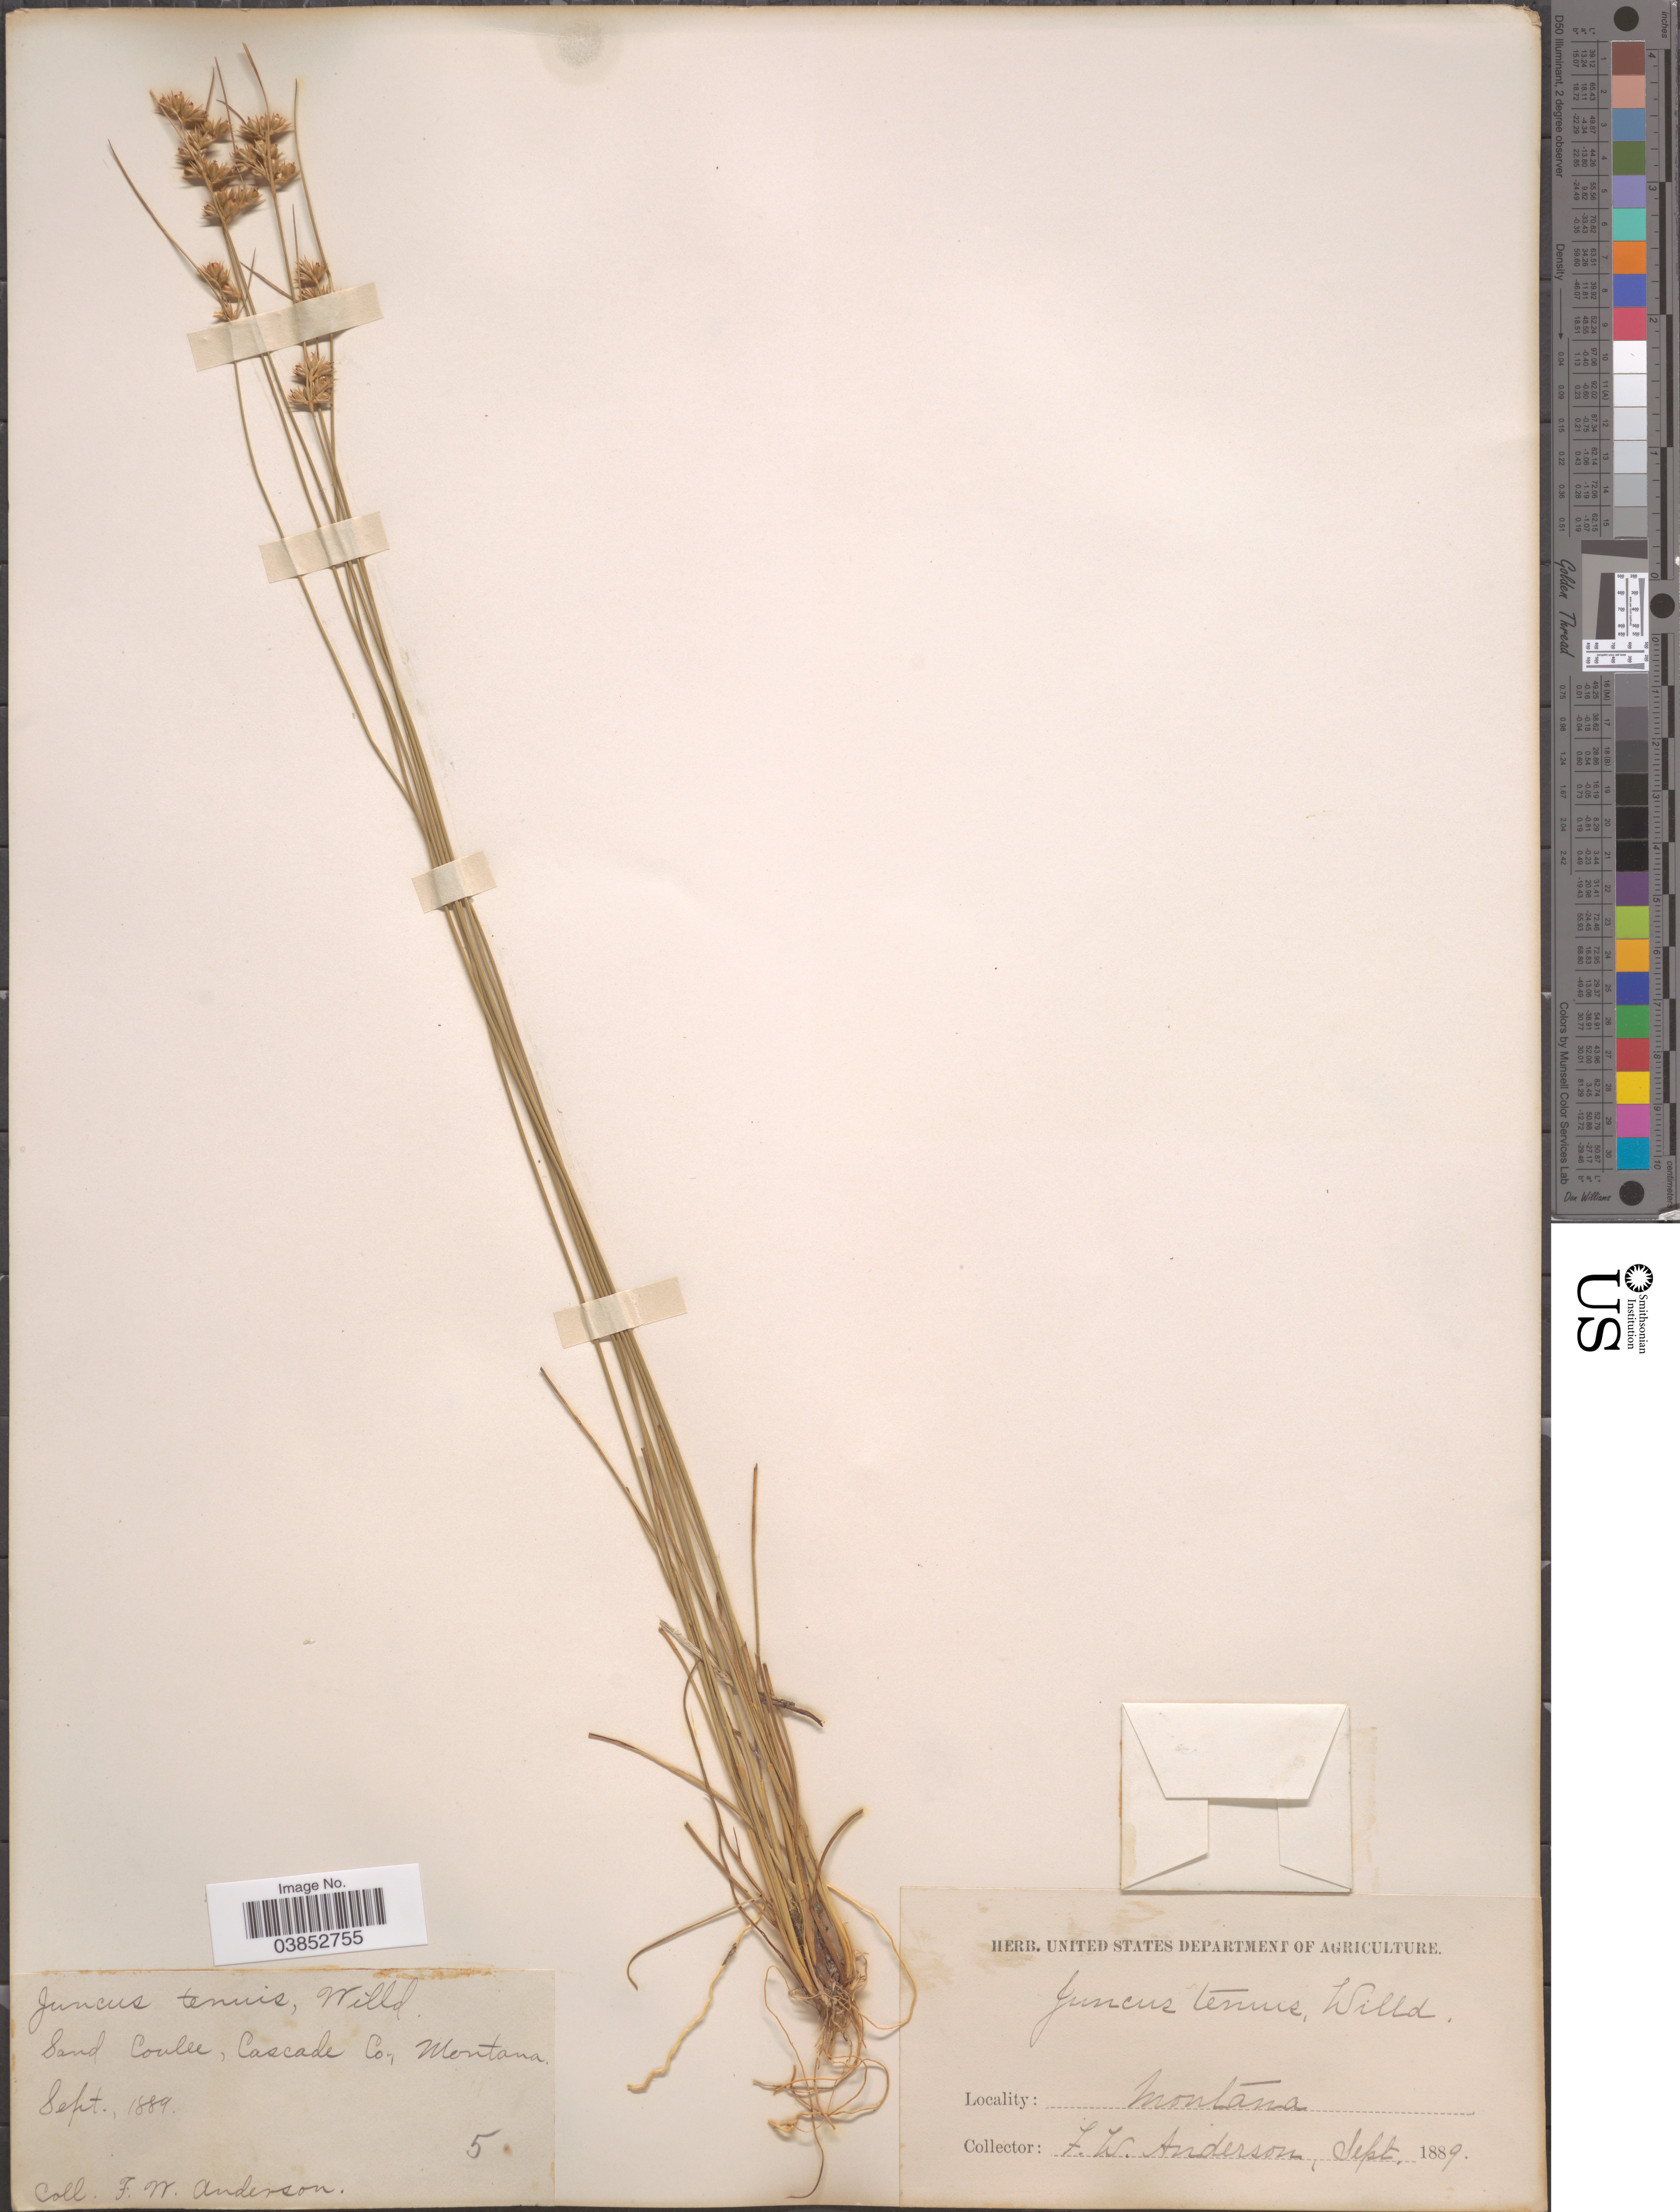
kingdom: Plantae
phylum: Tracheophyta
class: Liliopsida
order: Poales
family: Juncaceae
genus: Juncus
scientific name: Juncus dudleyi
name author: Wiegand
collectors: F. W. Anderson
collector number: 5?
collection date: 1889-09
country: United States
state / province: Montana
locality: Cascade Co.